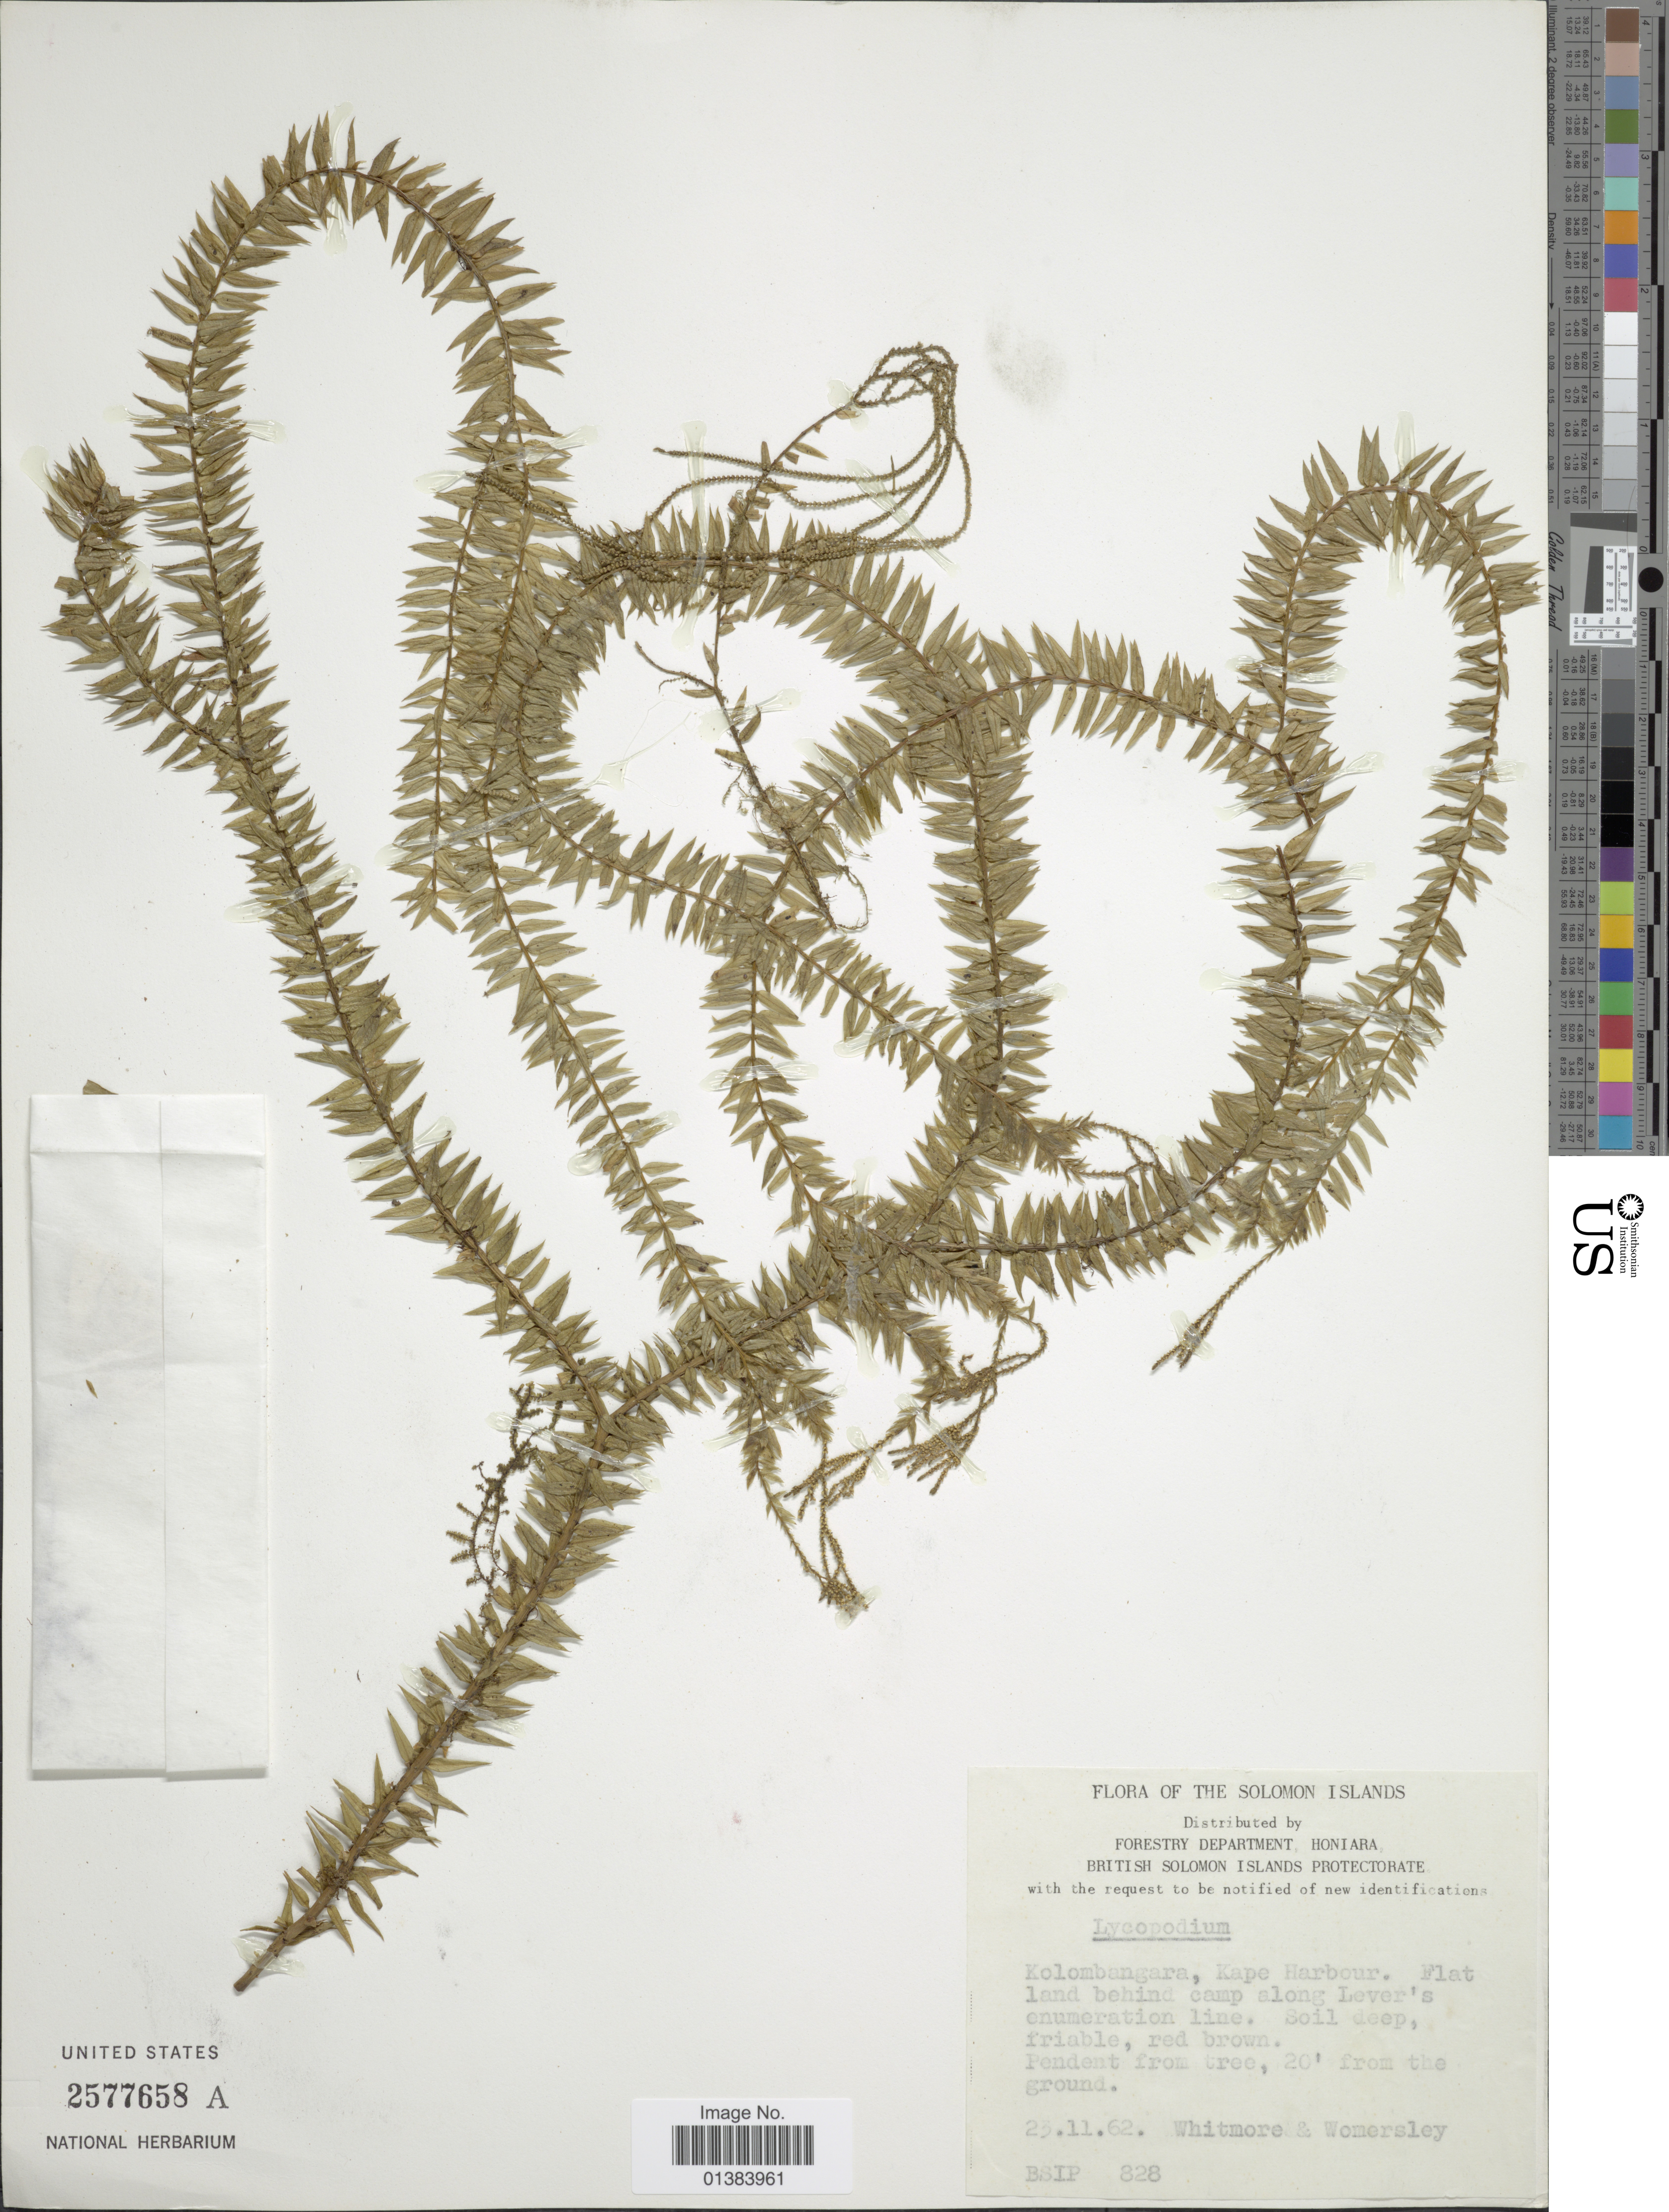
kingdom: Plantae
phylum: Tracheophyta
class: Lycopodiopsida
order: Lycopodiales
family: Lycopodiaceae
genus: Phlegmariurus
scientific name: Phlegmariurus ledermannii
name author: (Herter) A. R. Field & Bostock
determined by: Field, A. R.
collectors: -. Whitmore & Womersley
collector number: BSIP 828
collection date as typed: Transcribed d/m/y: 23/11/62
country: Solomon Islands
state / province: Solomon Islands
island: Kolombangara [Nduke]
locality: Kolombangara, Kape Harbour. Flat land behind camp along Lever's enumeration line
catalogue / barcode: US 2577658A